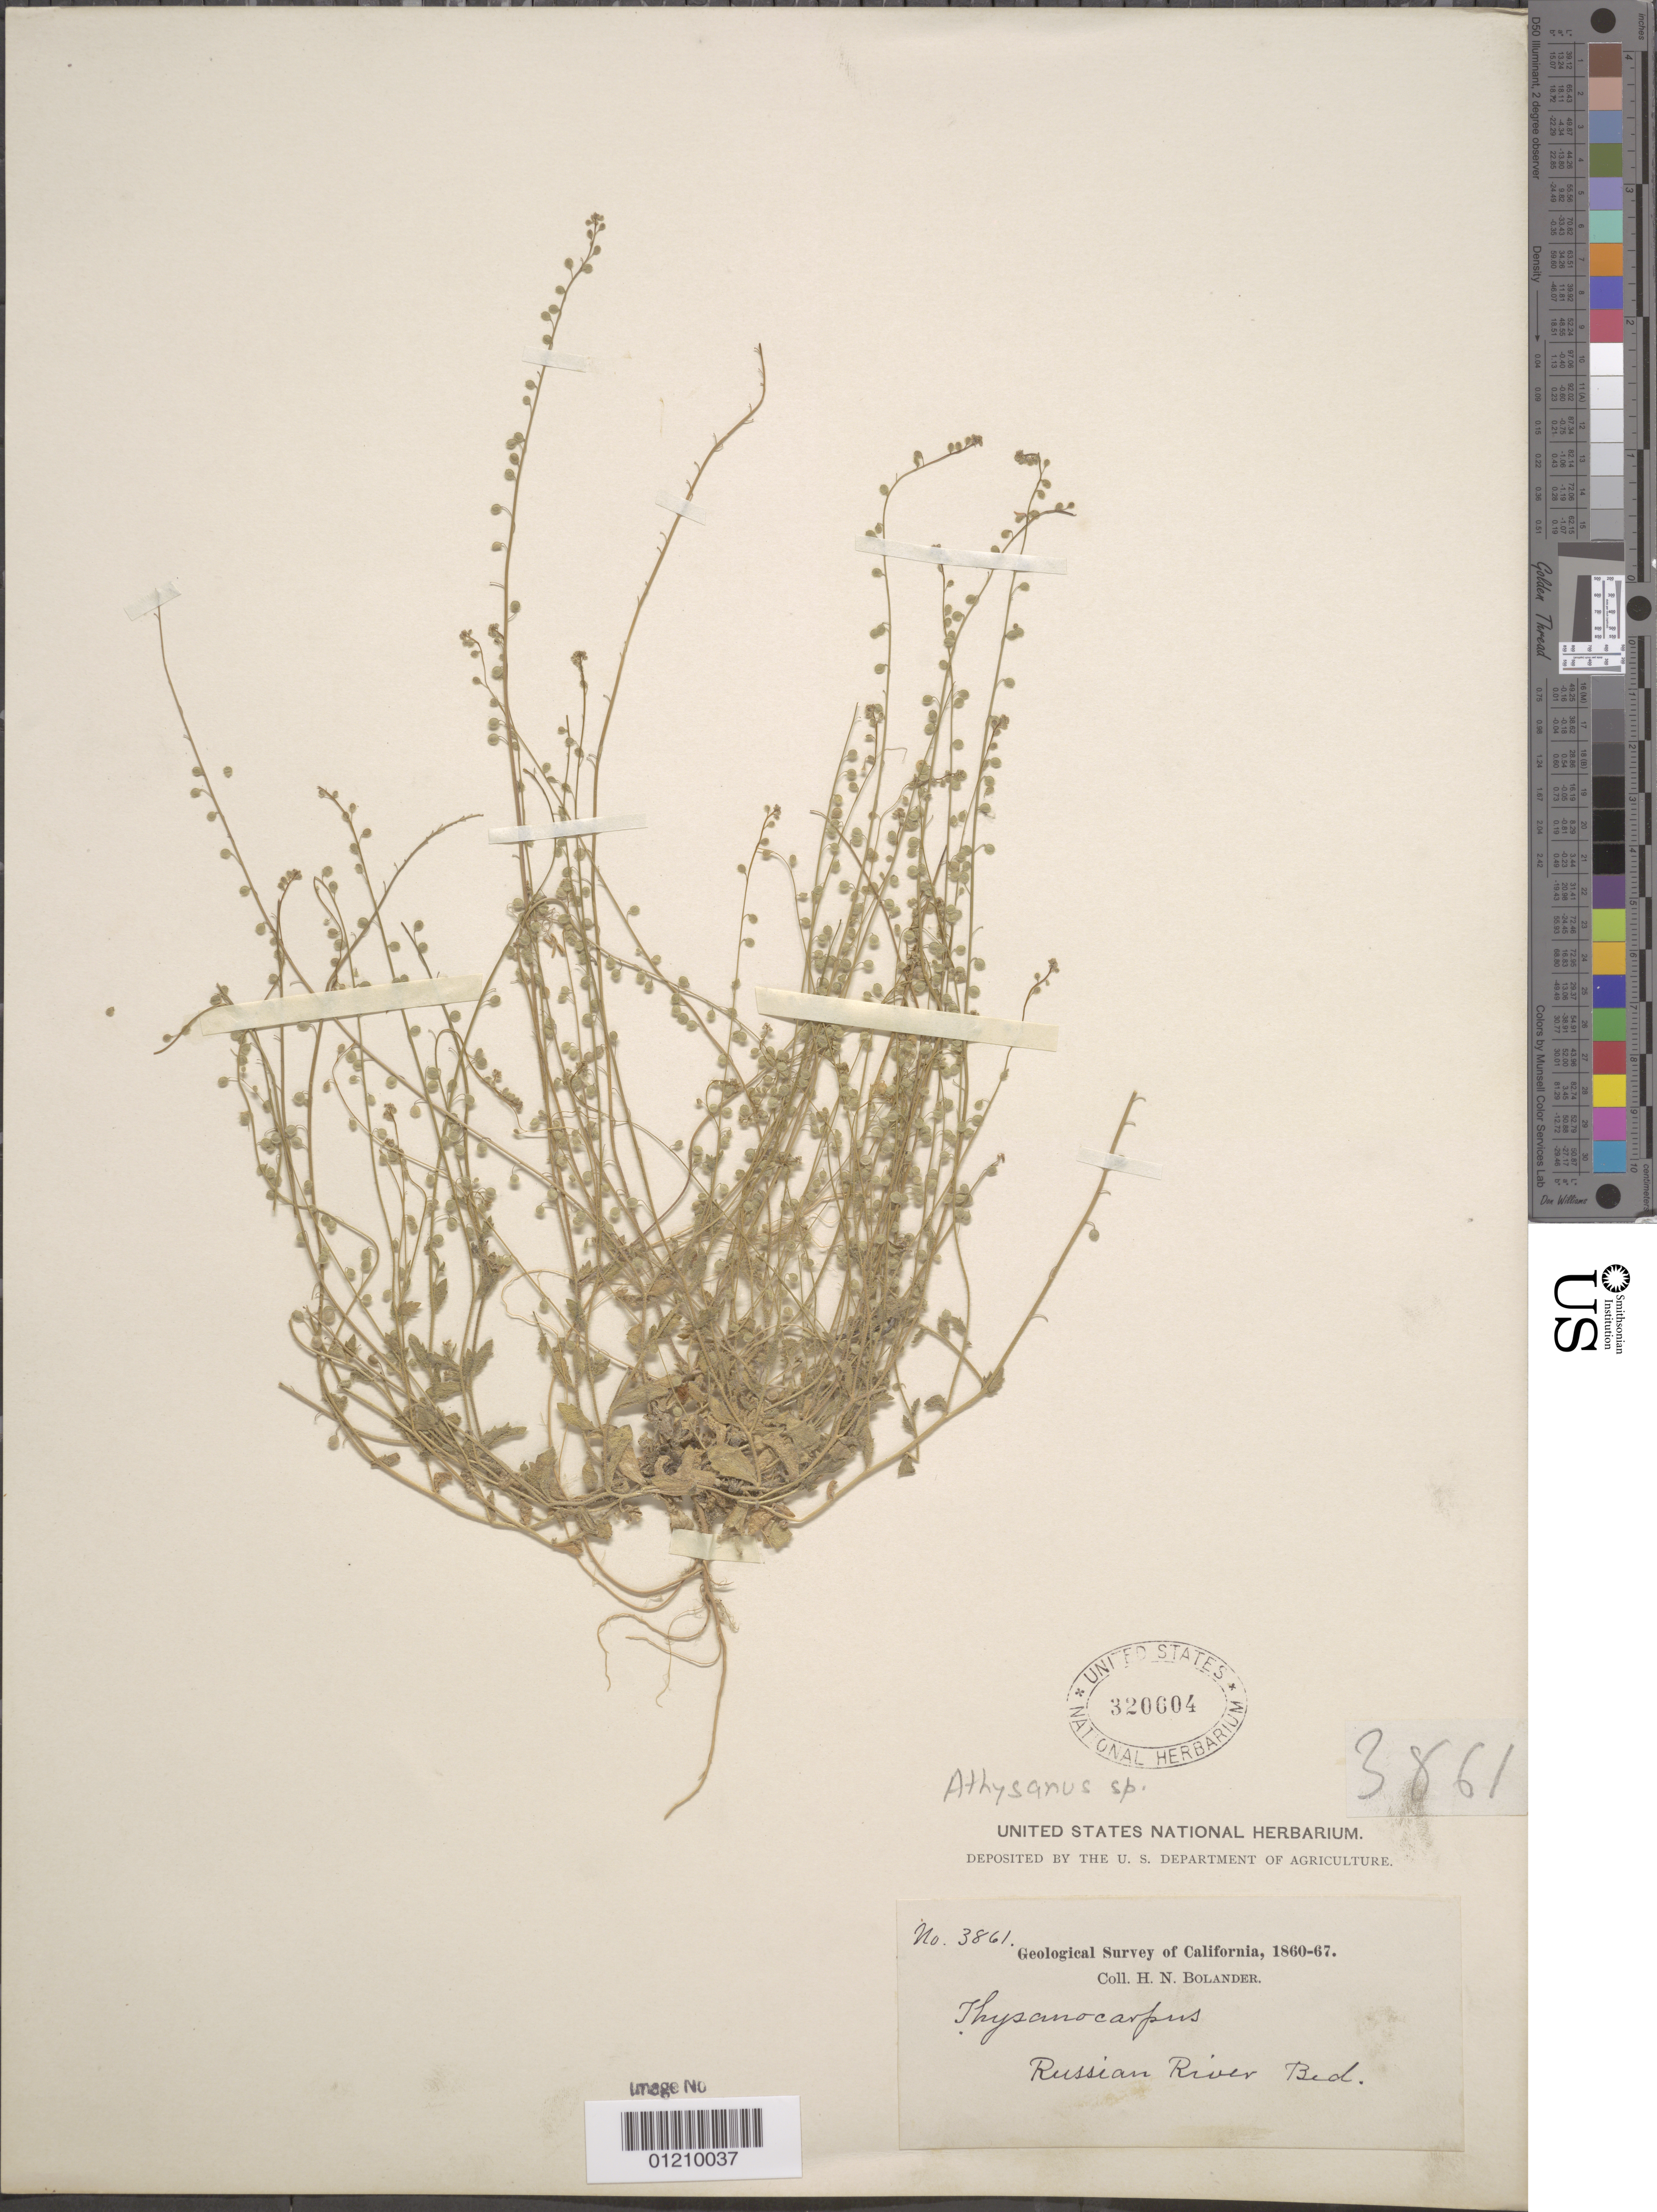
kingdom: Plantae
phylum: Tracheophyta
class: Magnoliopsida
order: Brassicales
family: Brassicaceae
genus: Athysanus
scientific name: Athysanus pusillus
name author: (Hook.) Greene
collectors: H. Bolander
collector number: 3861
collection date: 1860/1867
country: United States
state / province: California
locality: Russian River Bed.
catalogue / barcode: US 320604